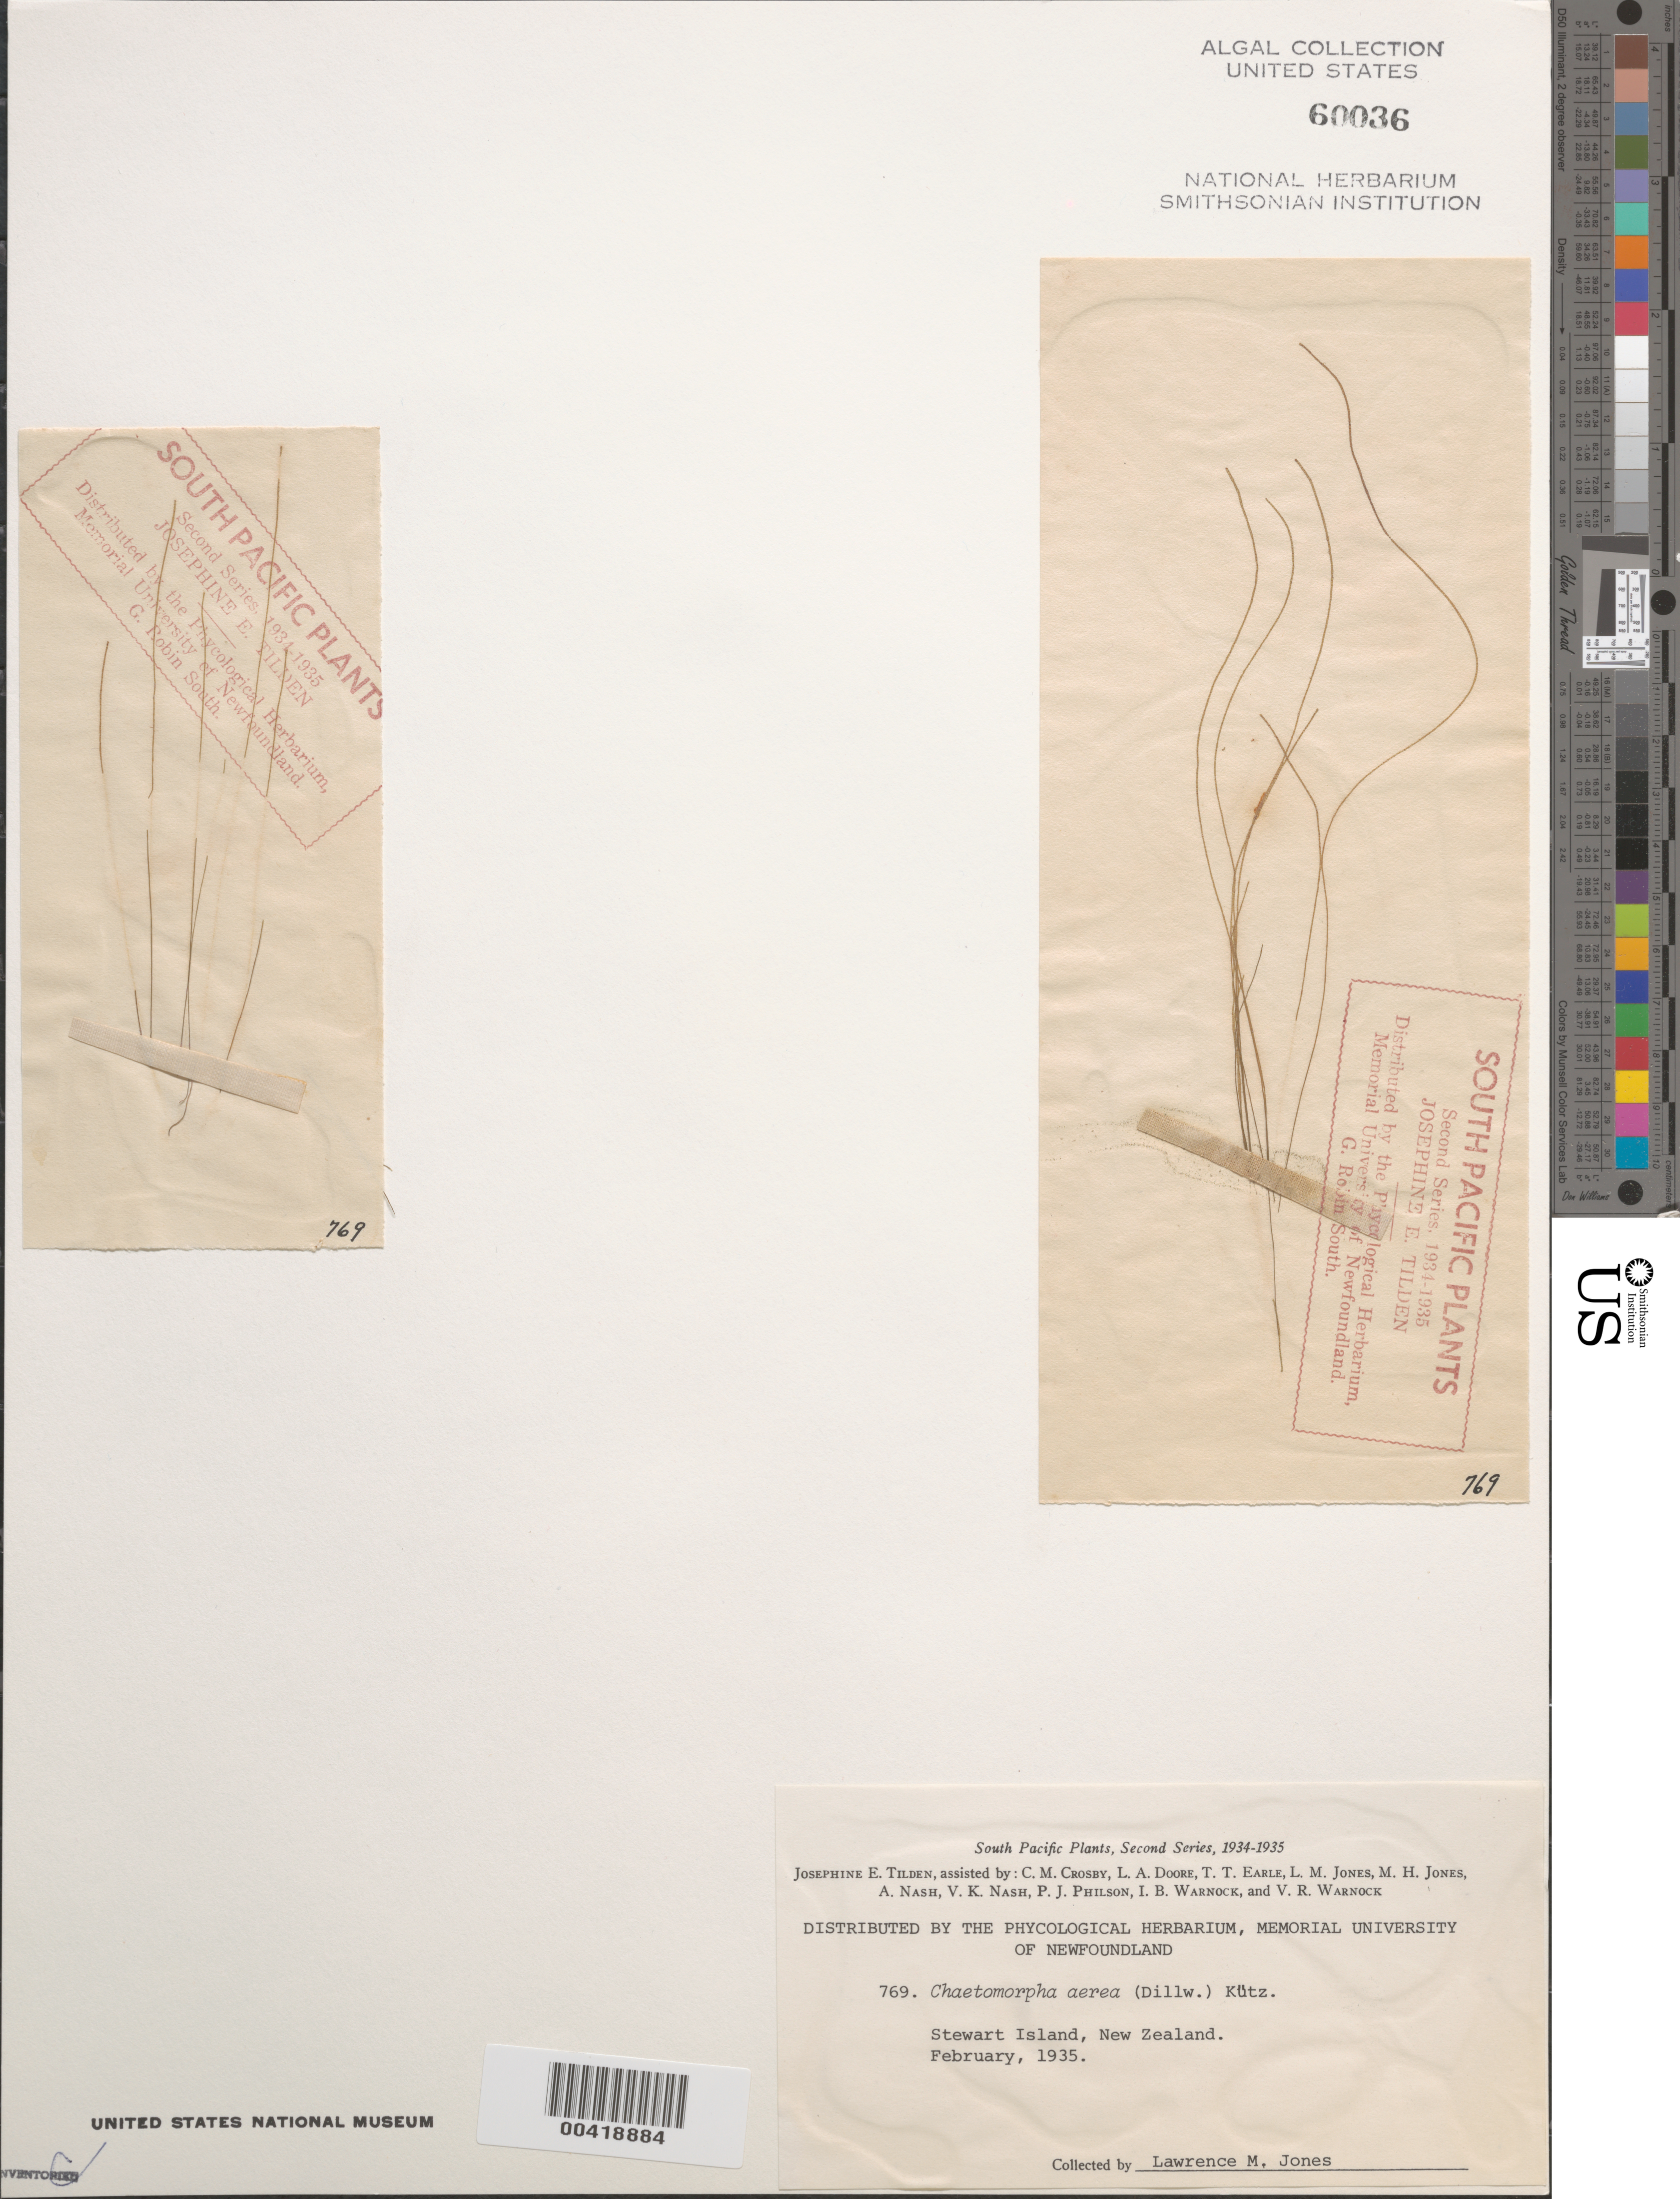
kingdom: Plantae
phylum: Chlorophyta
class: Ulvophyceae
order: Cladophorales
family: Cladophoraceae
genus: Chaetomorpha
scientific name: Chaetomorpha aerea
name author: (Dillwyn) Kütz.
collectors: L. M. Jones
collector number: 769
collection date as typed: Feb 1935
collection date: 1935-02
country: New Zealand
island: Stewart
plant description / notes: Tilden, South Pacific Plants, Second Series, 1934-1935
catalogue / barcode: US 60036